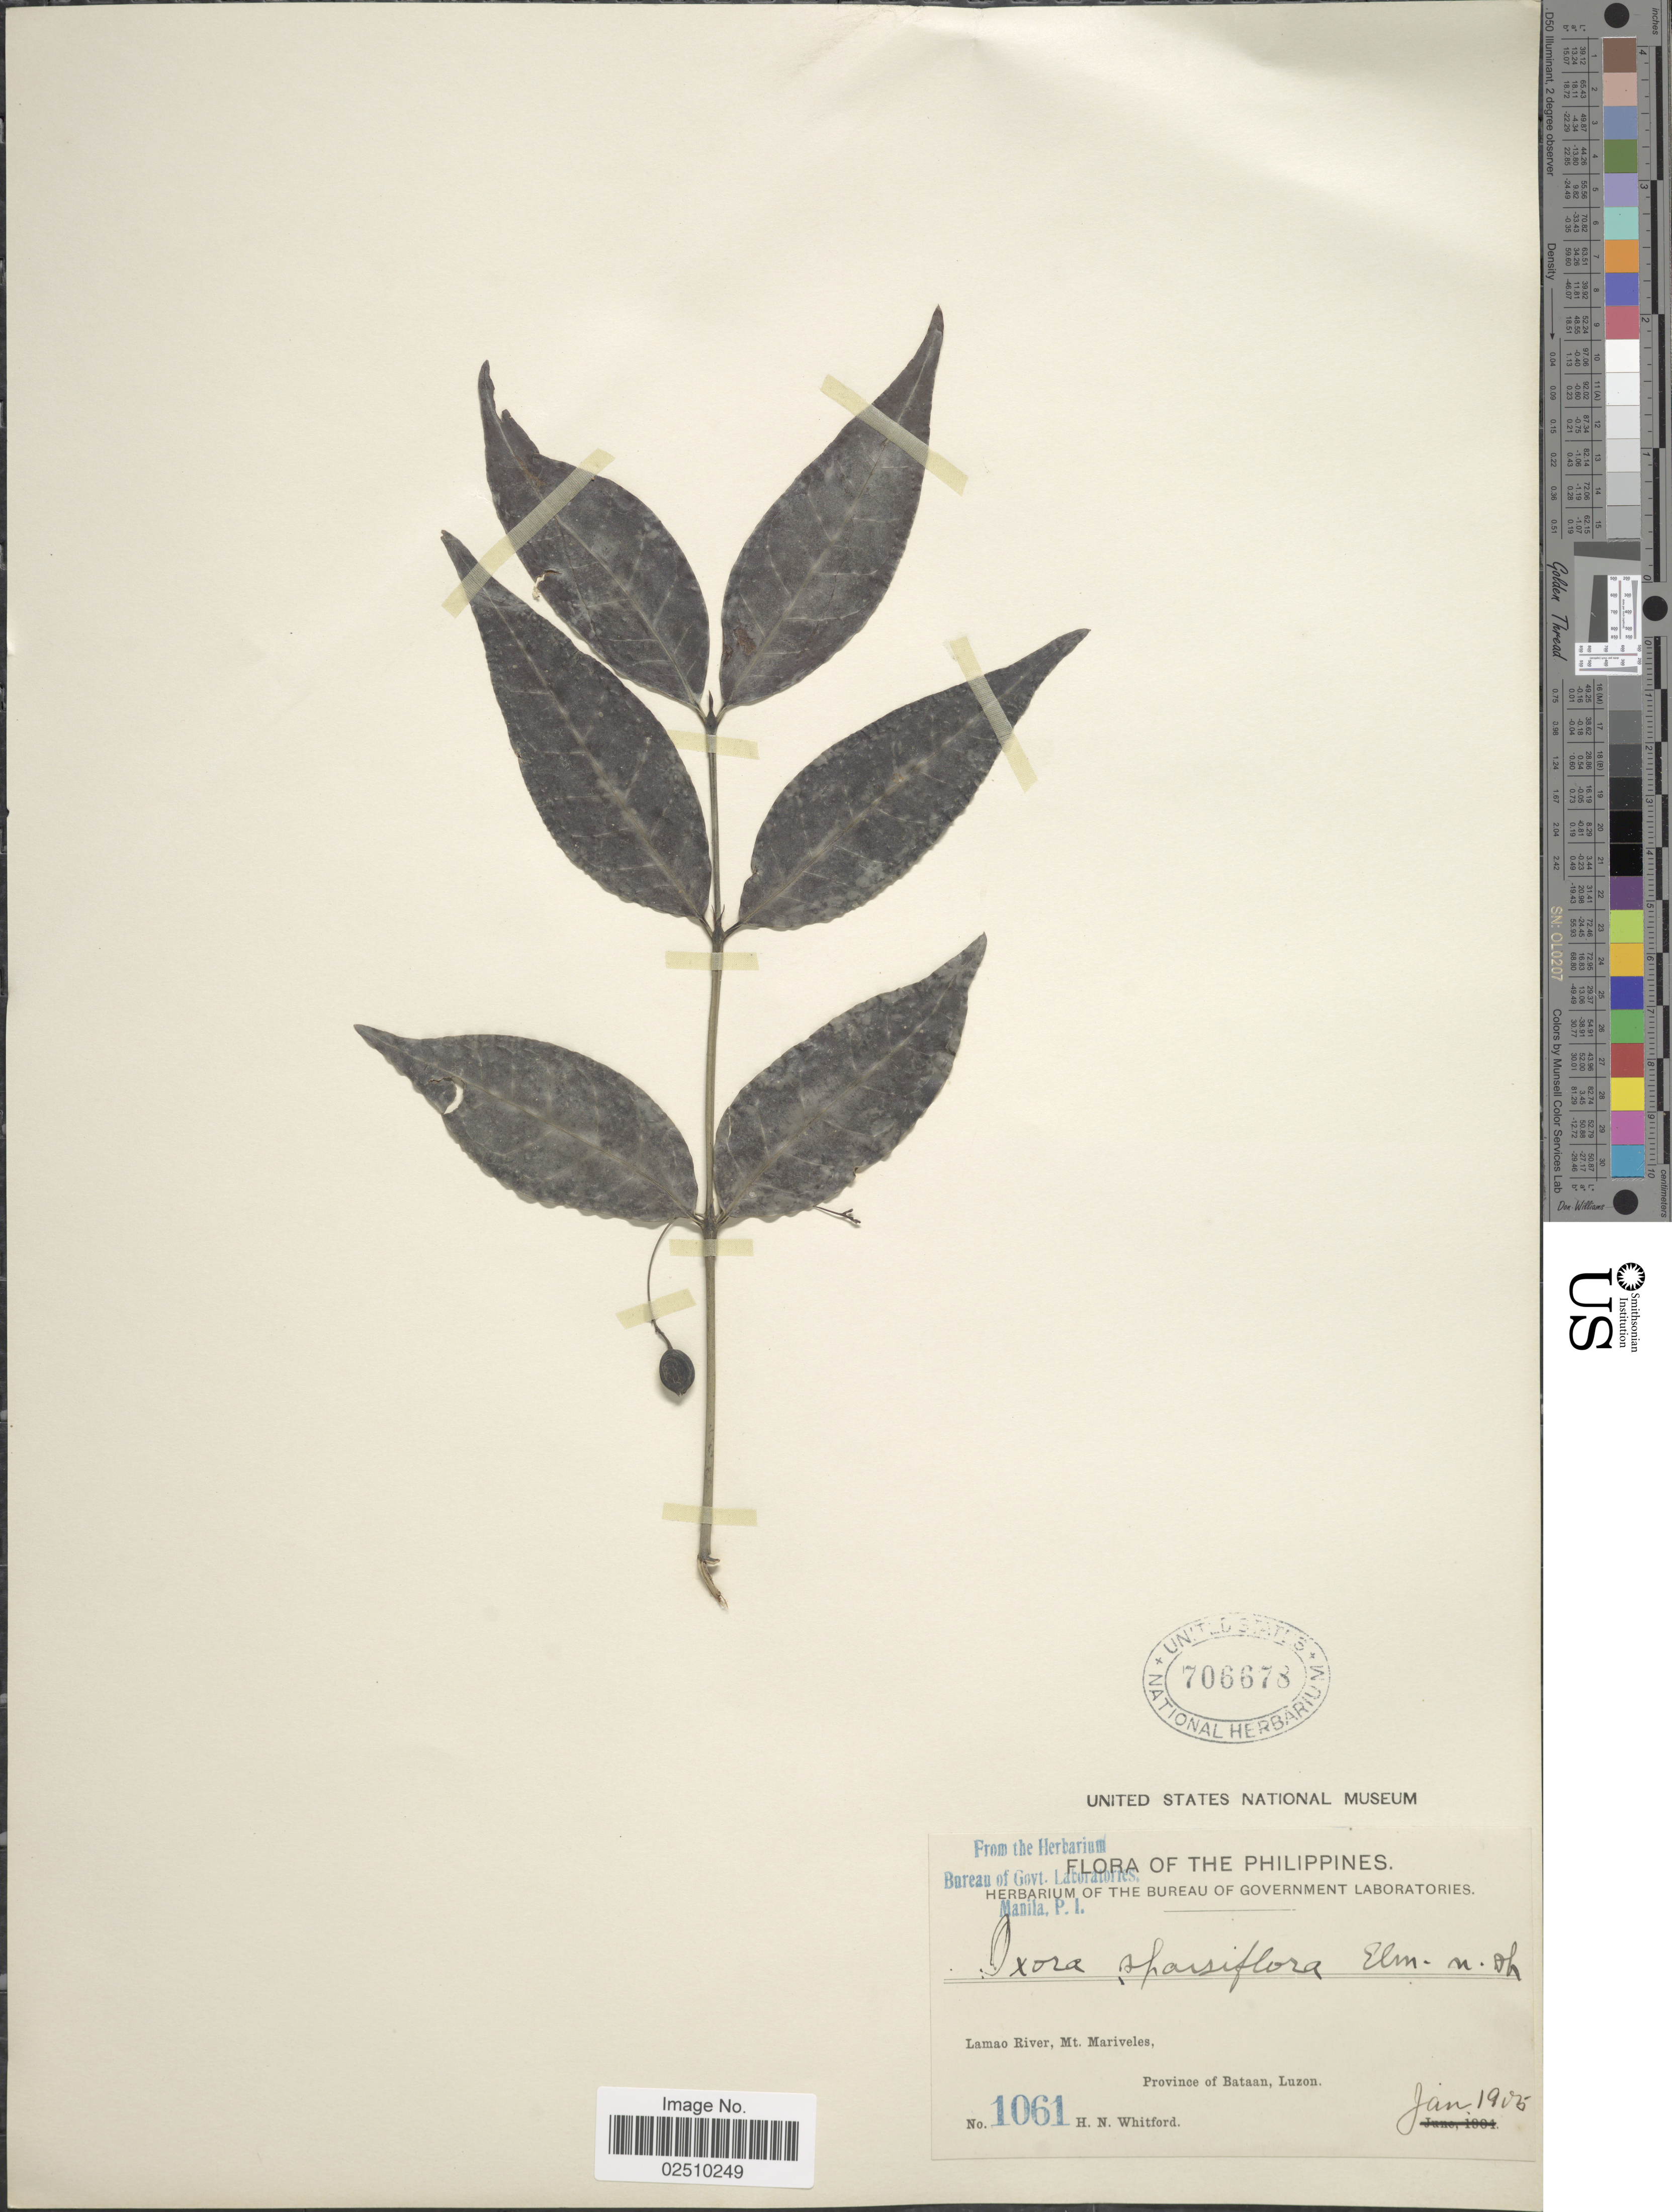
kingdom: Plantae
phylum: Tracheophyta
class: Magnoliopsida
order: Gentianales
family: Rubiaceae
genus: Ixora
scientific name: Ixora sparsiflora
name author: Elmer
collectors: H. N. Whitford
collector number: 1061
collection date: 1905-01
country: Philippines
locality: Lamao River, Mt. Mariveles, Province of Bataan, Luzon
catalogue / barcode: US 706678